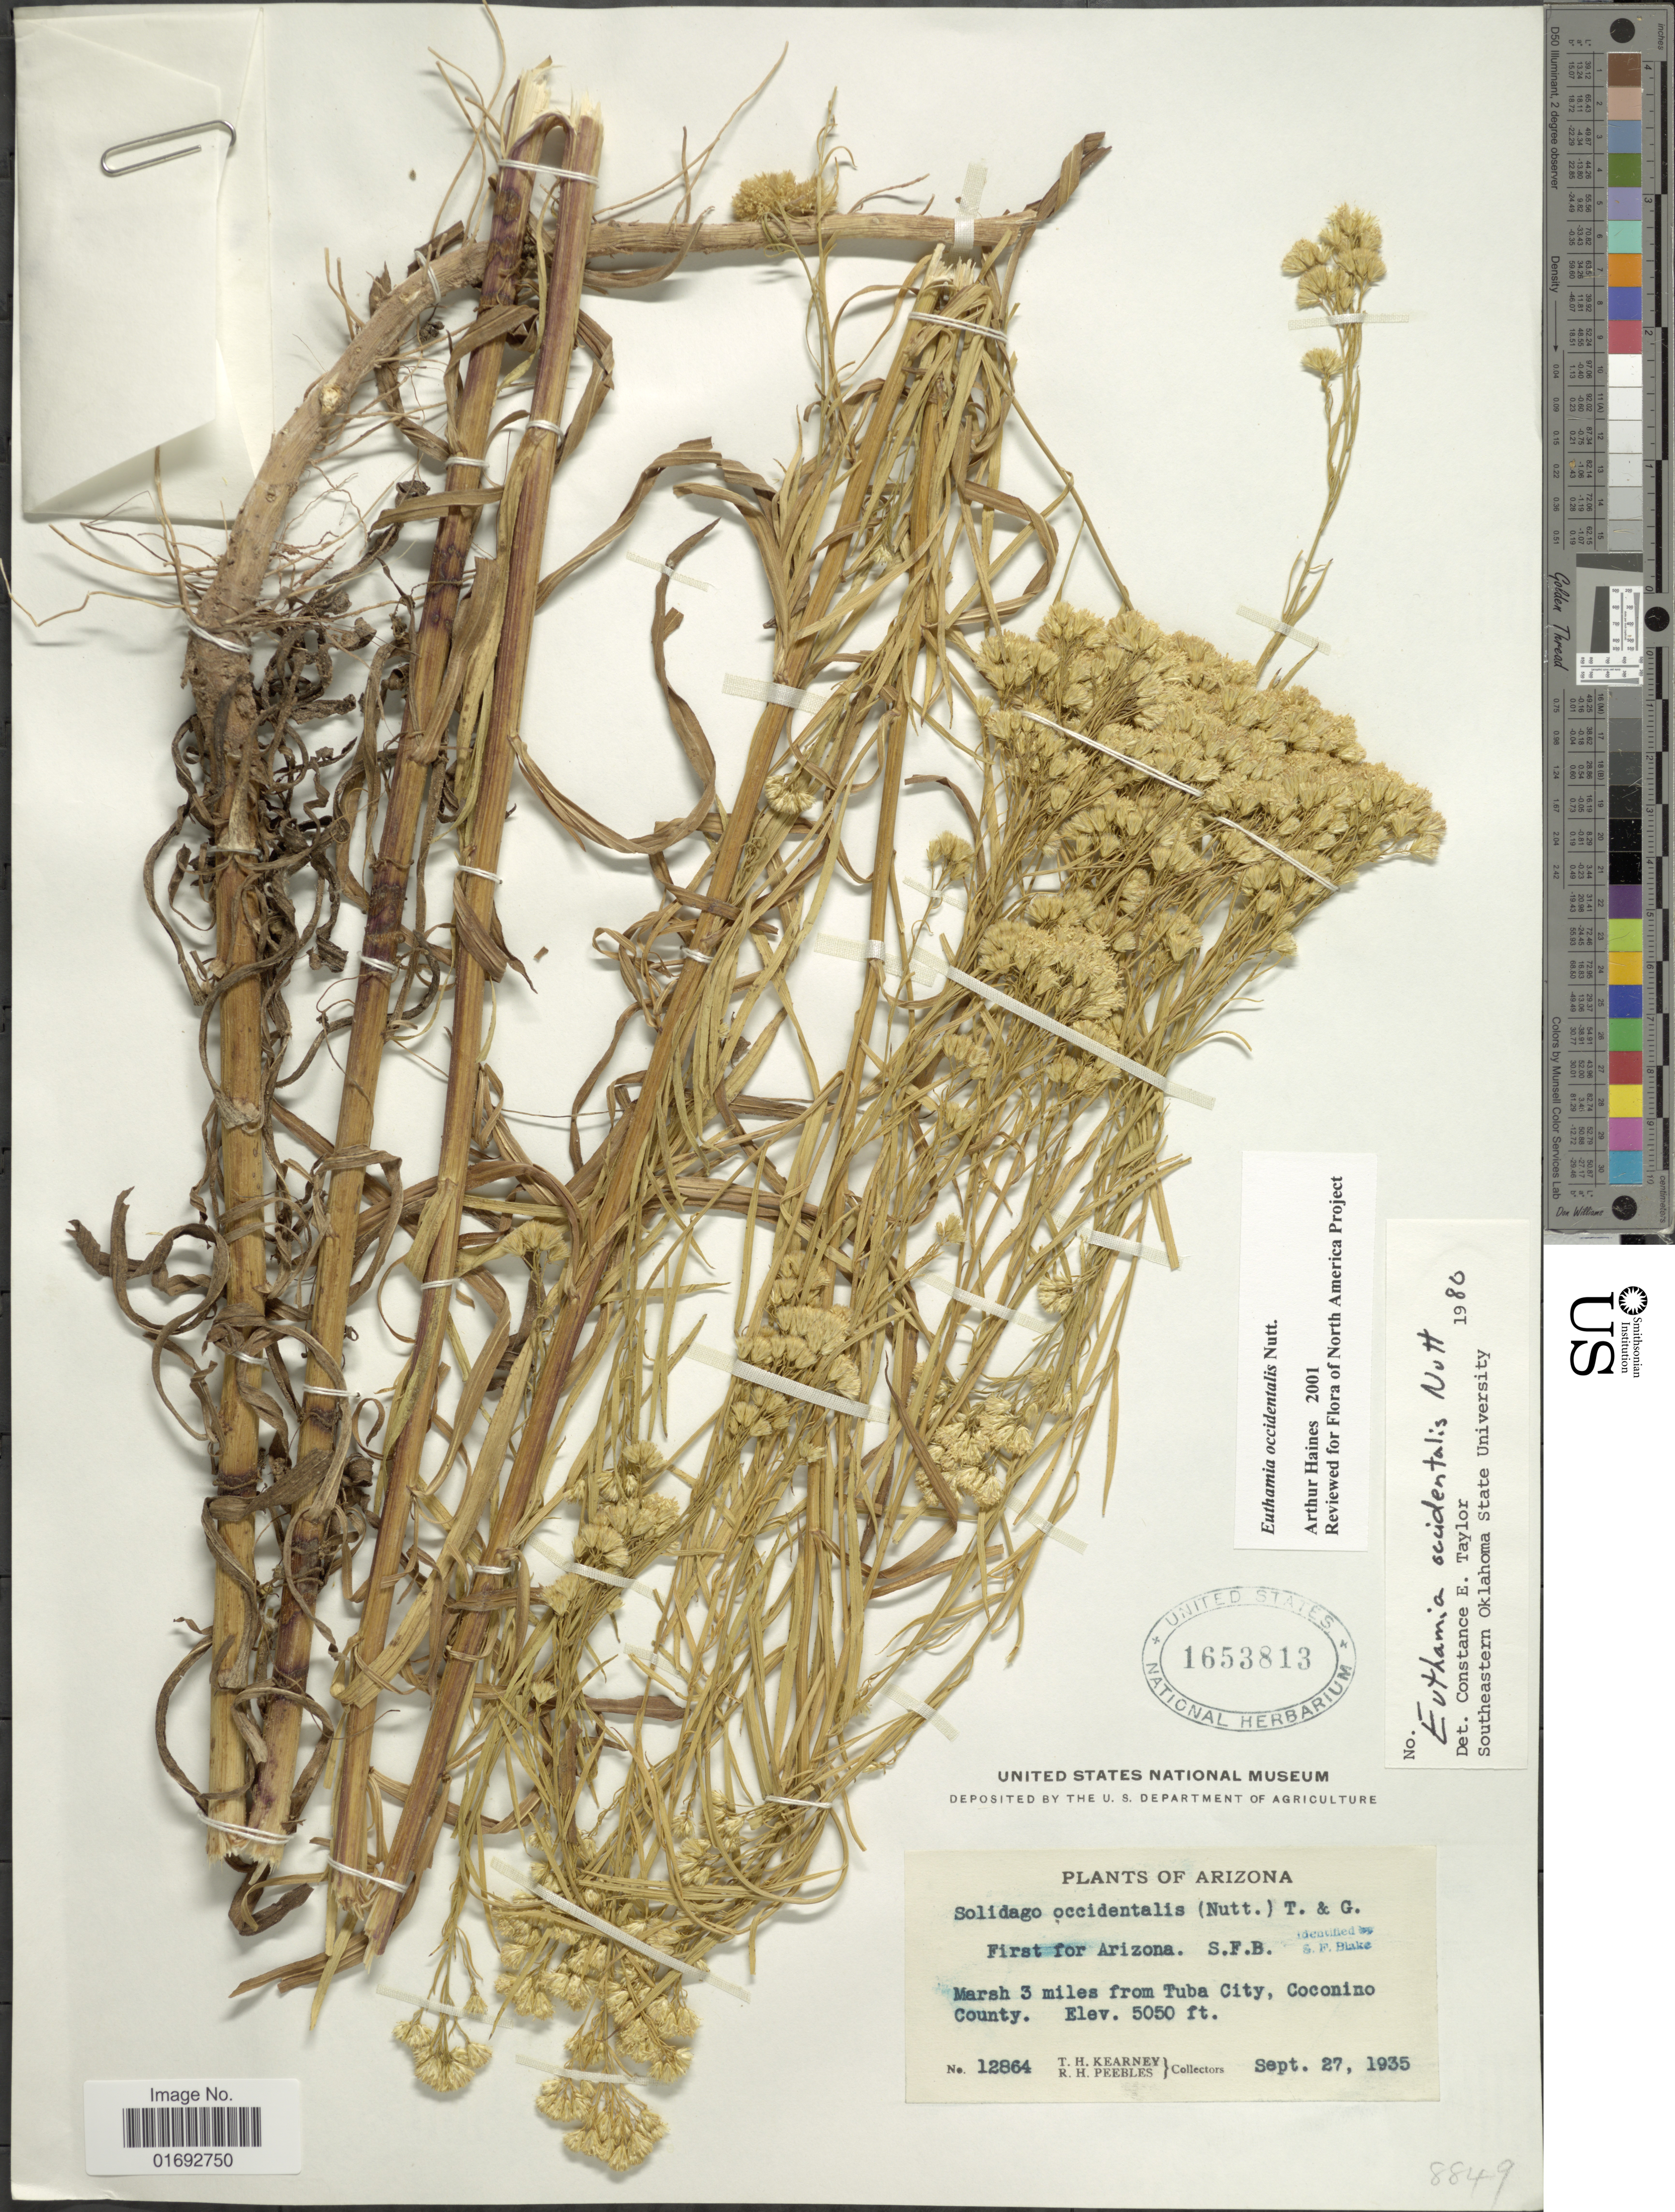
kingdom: Plantae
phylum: Tracheophyta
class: Magnoliopsida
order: Asterales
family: Asteraceae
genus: Euthamia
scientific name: Euthamia occidentalis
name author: Nutt.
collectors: T. H. Kearney & R. H. Peebles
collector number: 12864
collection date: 1935-09-27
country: United States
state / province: Arizona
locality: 3 miles from Tuba City, Coconino County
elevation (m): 1539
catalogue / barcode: US 1653813